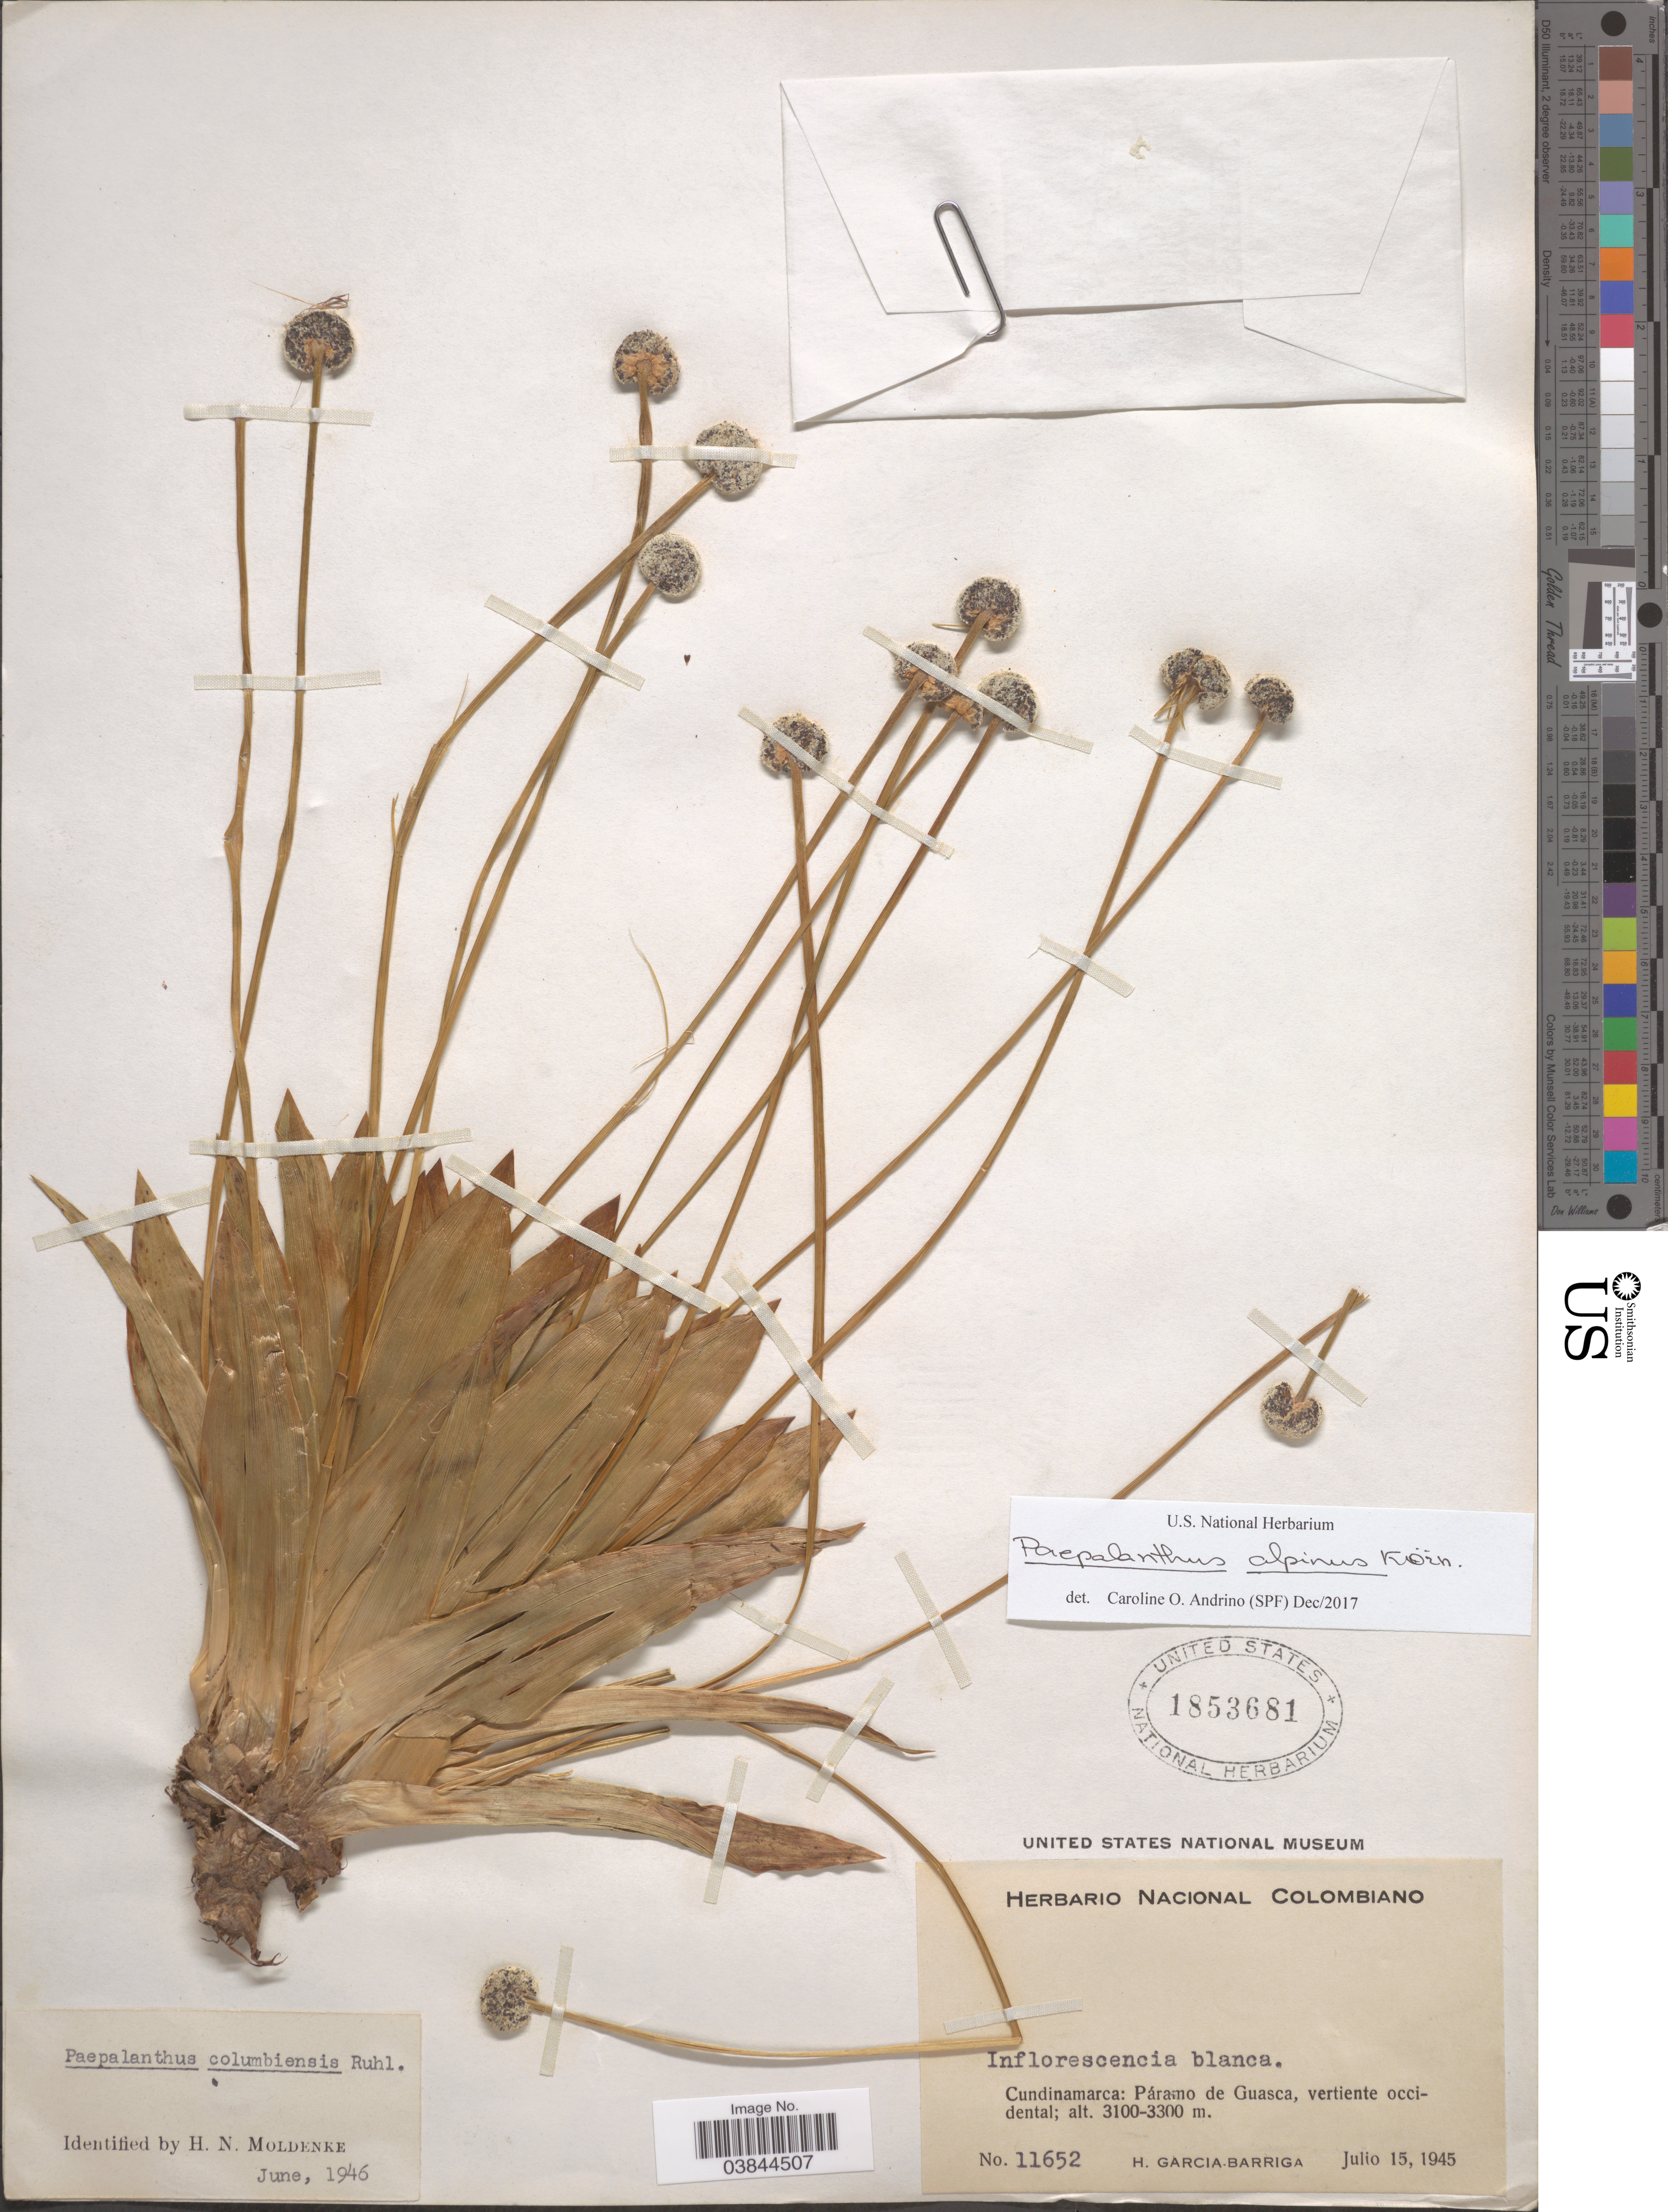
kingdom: Plantae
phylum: Tracheophyta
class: Liliopsida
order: Poales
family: Eriocaulaceae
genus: Paepalanthus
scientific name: Paepalanthus alpinus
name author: Körn.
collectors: H. García Barriga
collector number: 11652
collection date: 1945-07-15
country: Colombia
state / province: Cundinamarca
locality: Páramo de Guasca, vertiente occidental.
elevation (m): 3100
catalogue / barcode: US 1853681